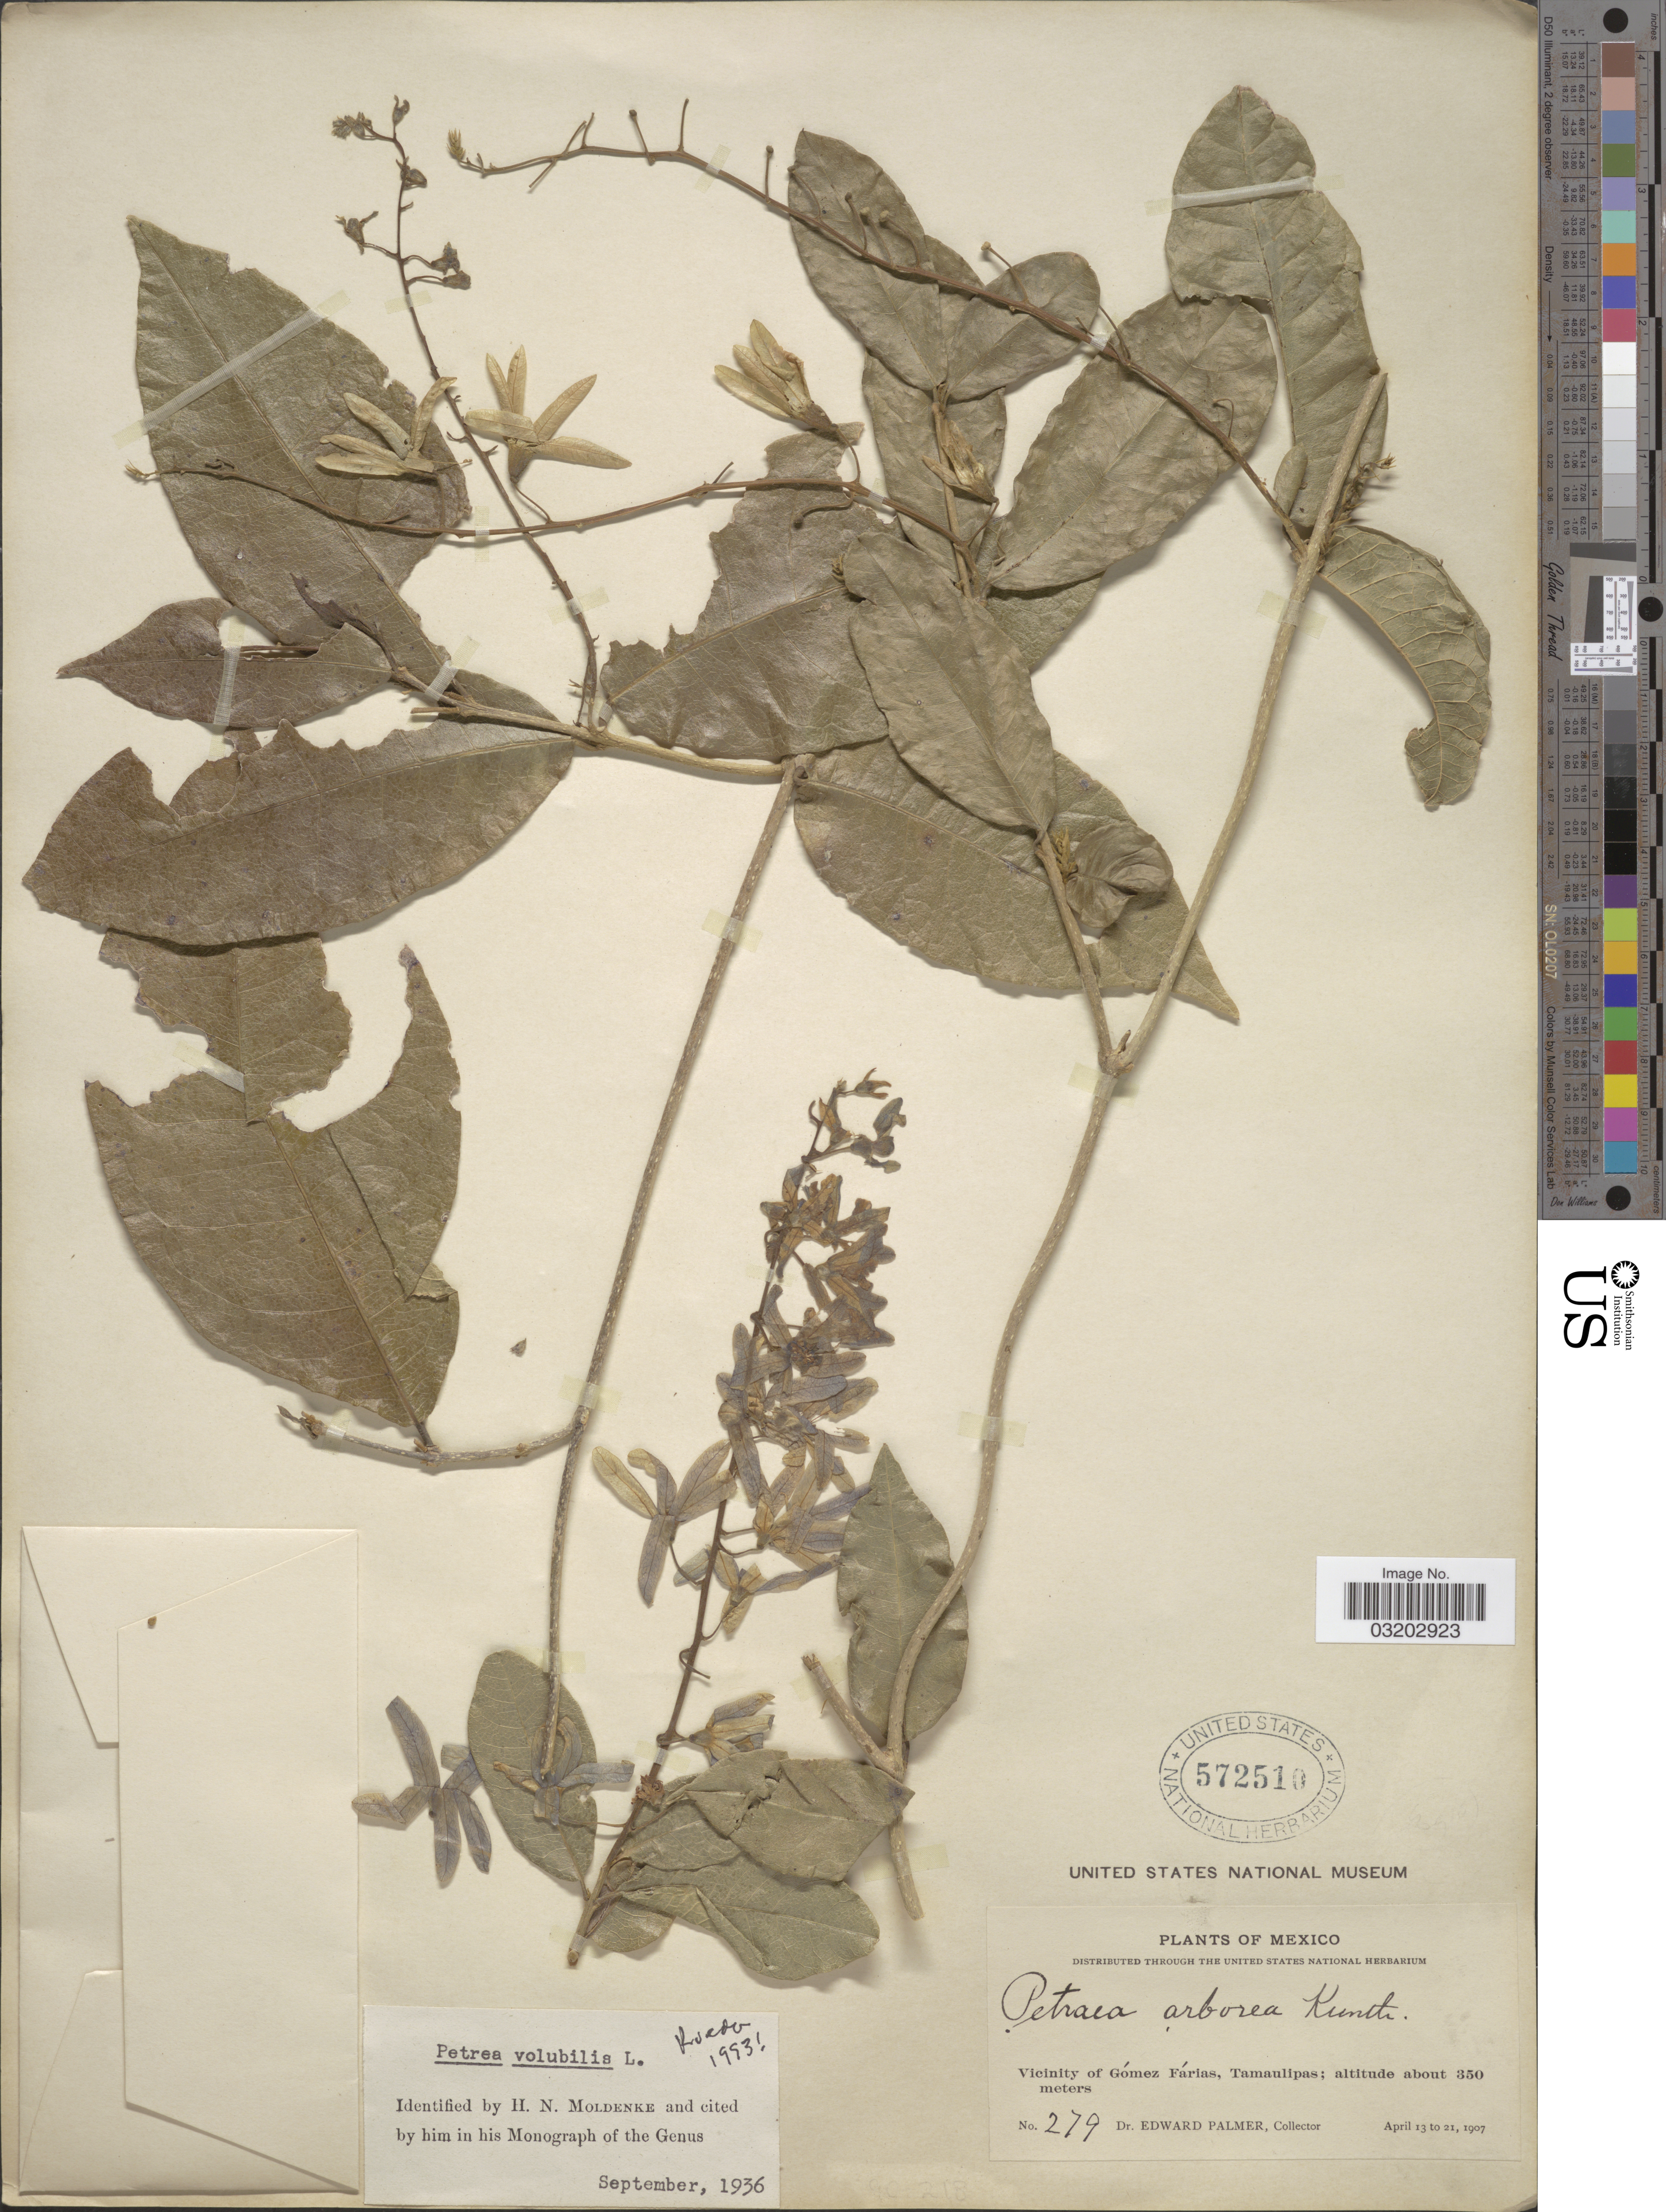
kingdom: Plantae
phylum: Tracheophyta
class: Magnoliopsida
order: Lamiales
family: Verbenaceae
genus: Petrea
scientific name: Petrea volubilis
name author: L.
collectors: E. Palmer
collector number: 279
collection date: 1907-04-13/1907-04-21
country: Mexico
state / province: Tamaulipas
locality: Vicinity of Gómez Fárias.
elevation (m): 350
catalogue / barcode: US 572510